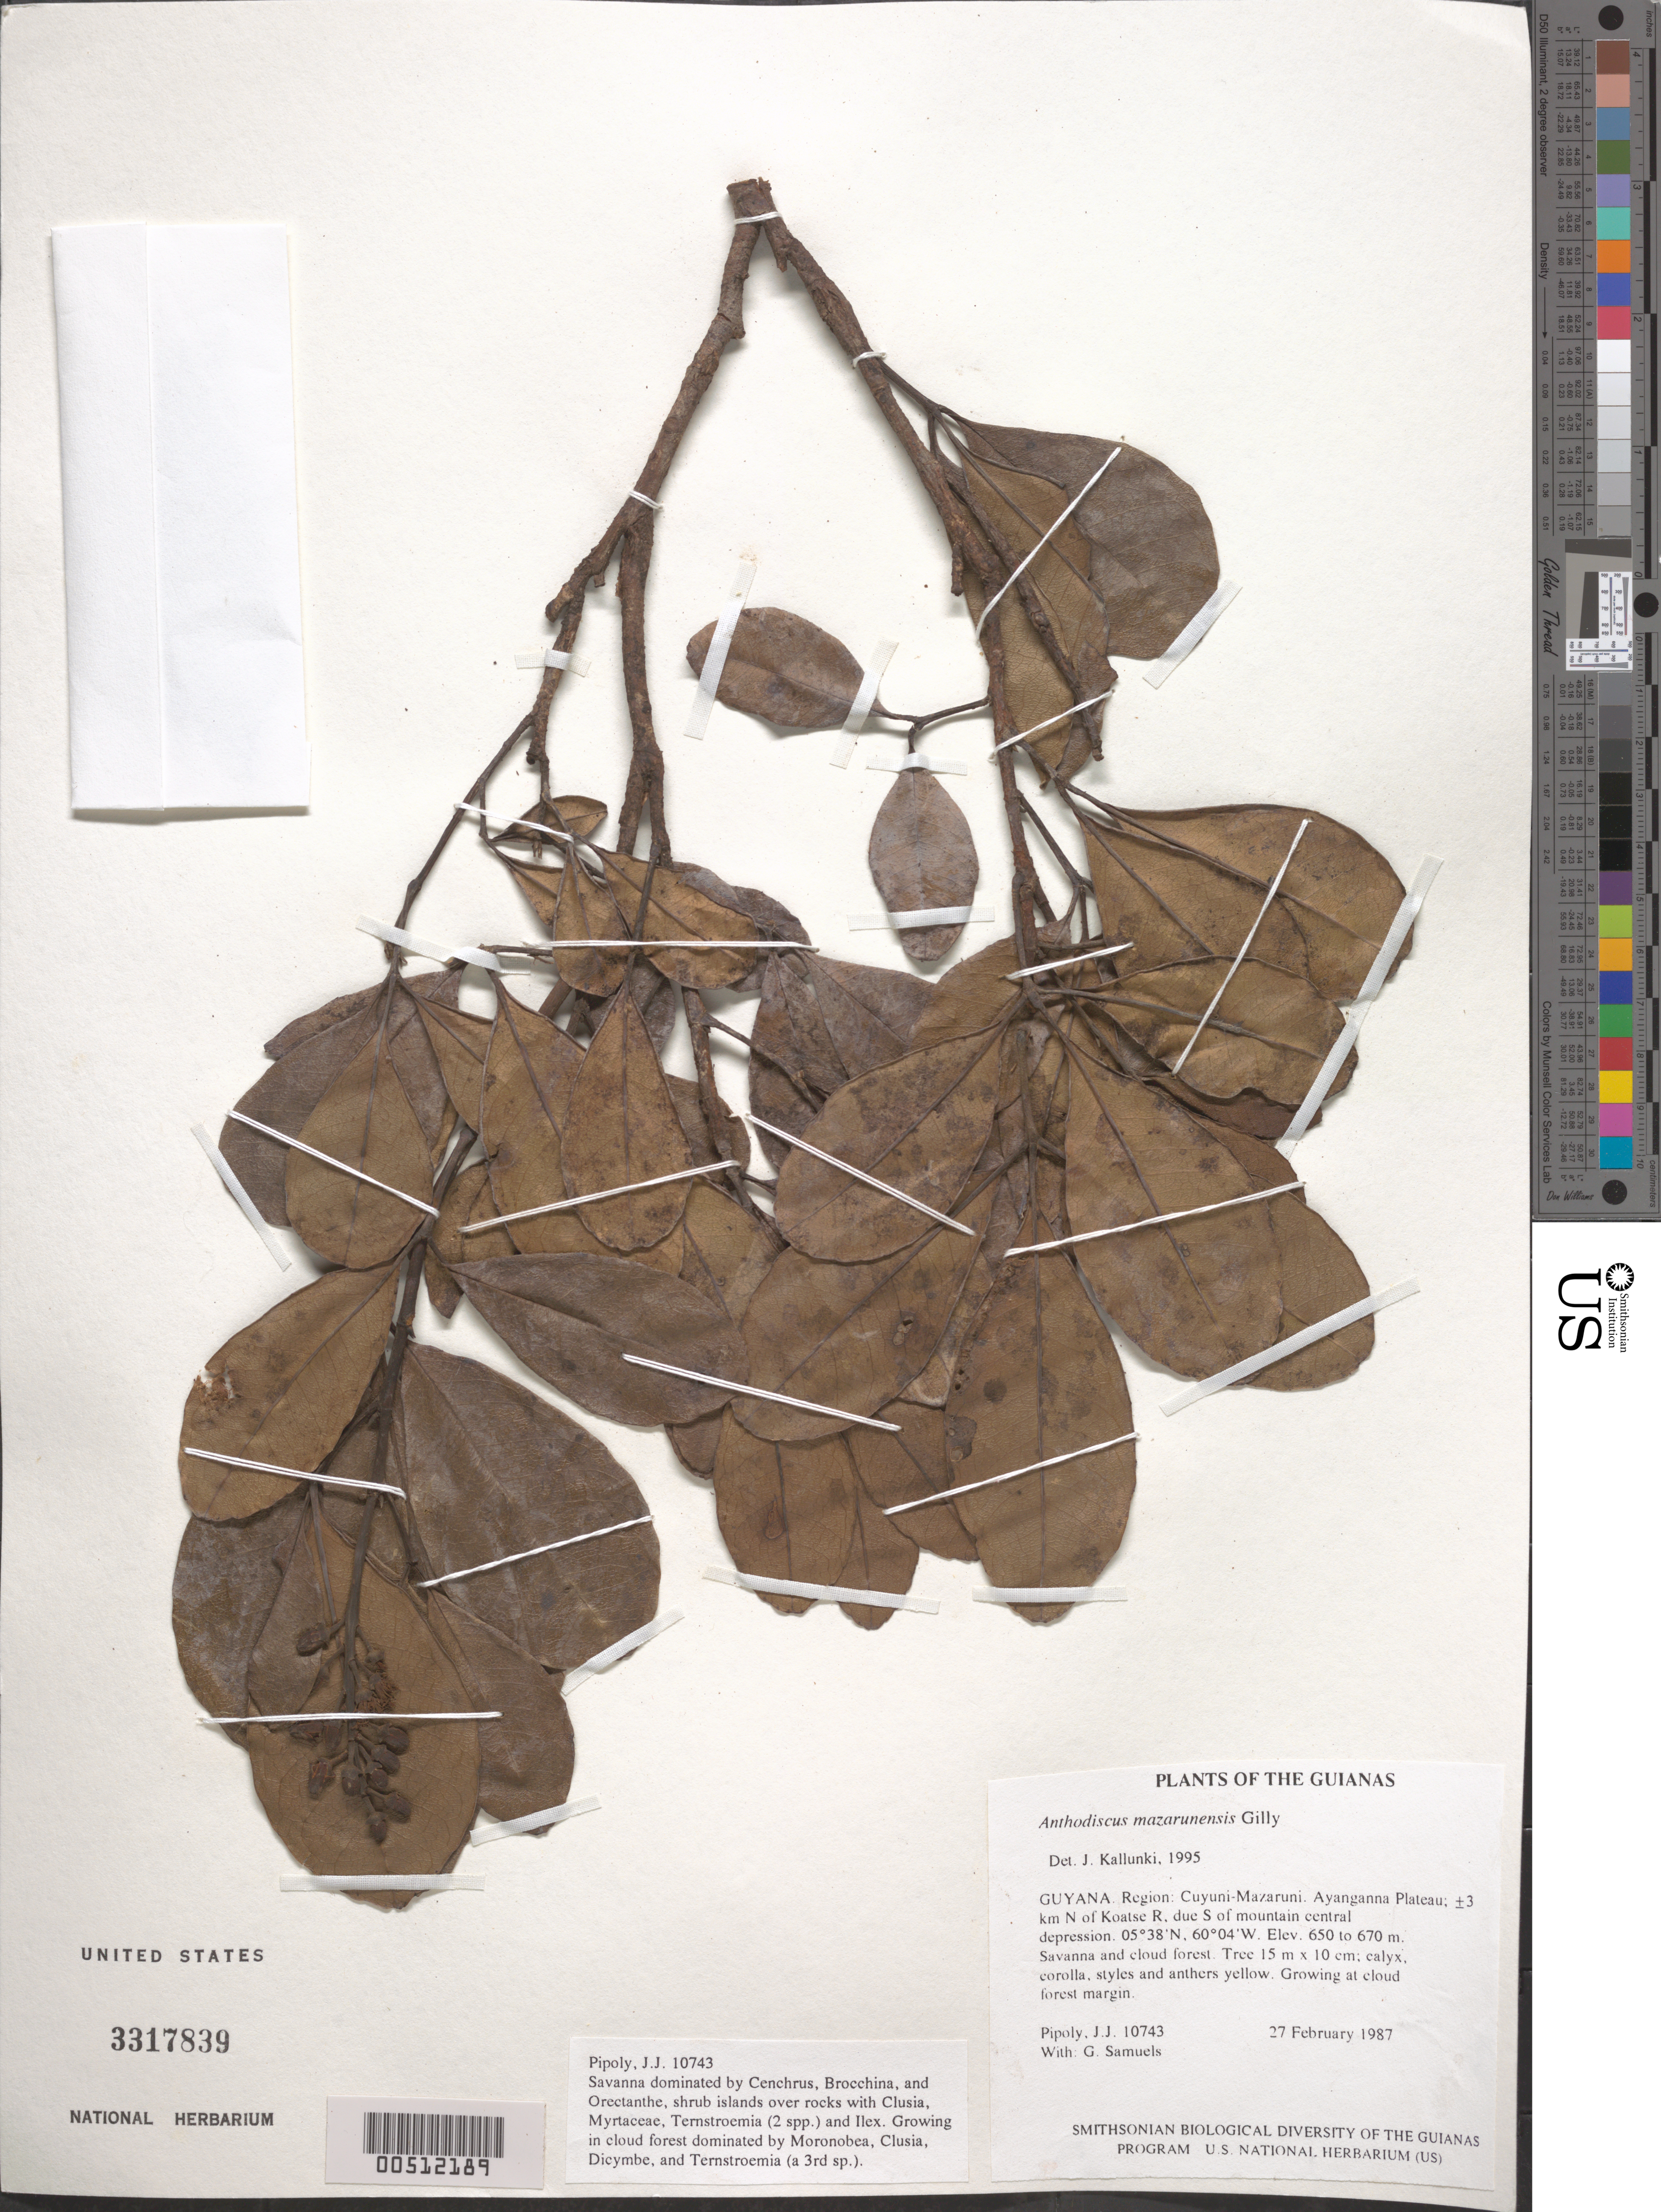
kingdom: Plantae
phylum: Tracheophyta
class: Magnoliopsida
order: Malpighiales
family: Caryocaraceae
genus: Anthodiscus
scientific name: Anthodiscus mazarunensis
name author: Gilly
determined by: Kallunki, Jacquelyn A.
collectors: J. J. Pipoly & G. Bacchus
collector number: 10743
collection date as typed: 27 February 1987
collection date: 1987-02-27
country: Guyana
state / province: Cuyuni-Mazaruni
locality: Ayanganna Plateau; ±3 km N of Koatse R, due S of mountain central depression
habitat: Savanna and cloud forest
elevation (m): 650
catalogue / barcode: US 3317839